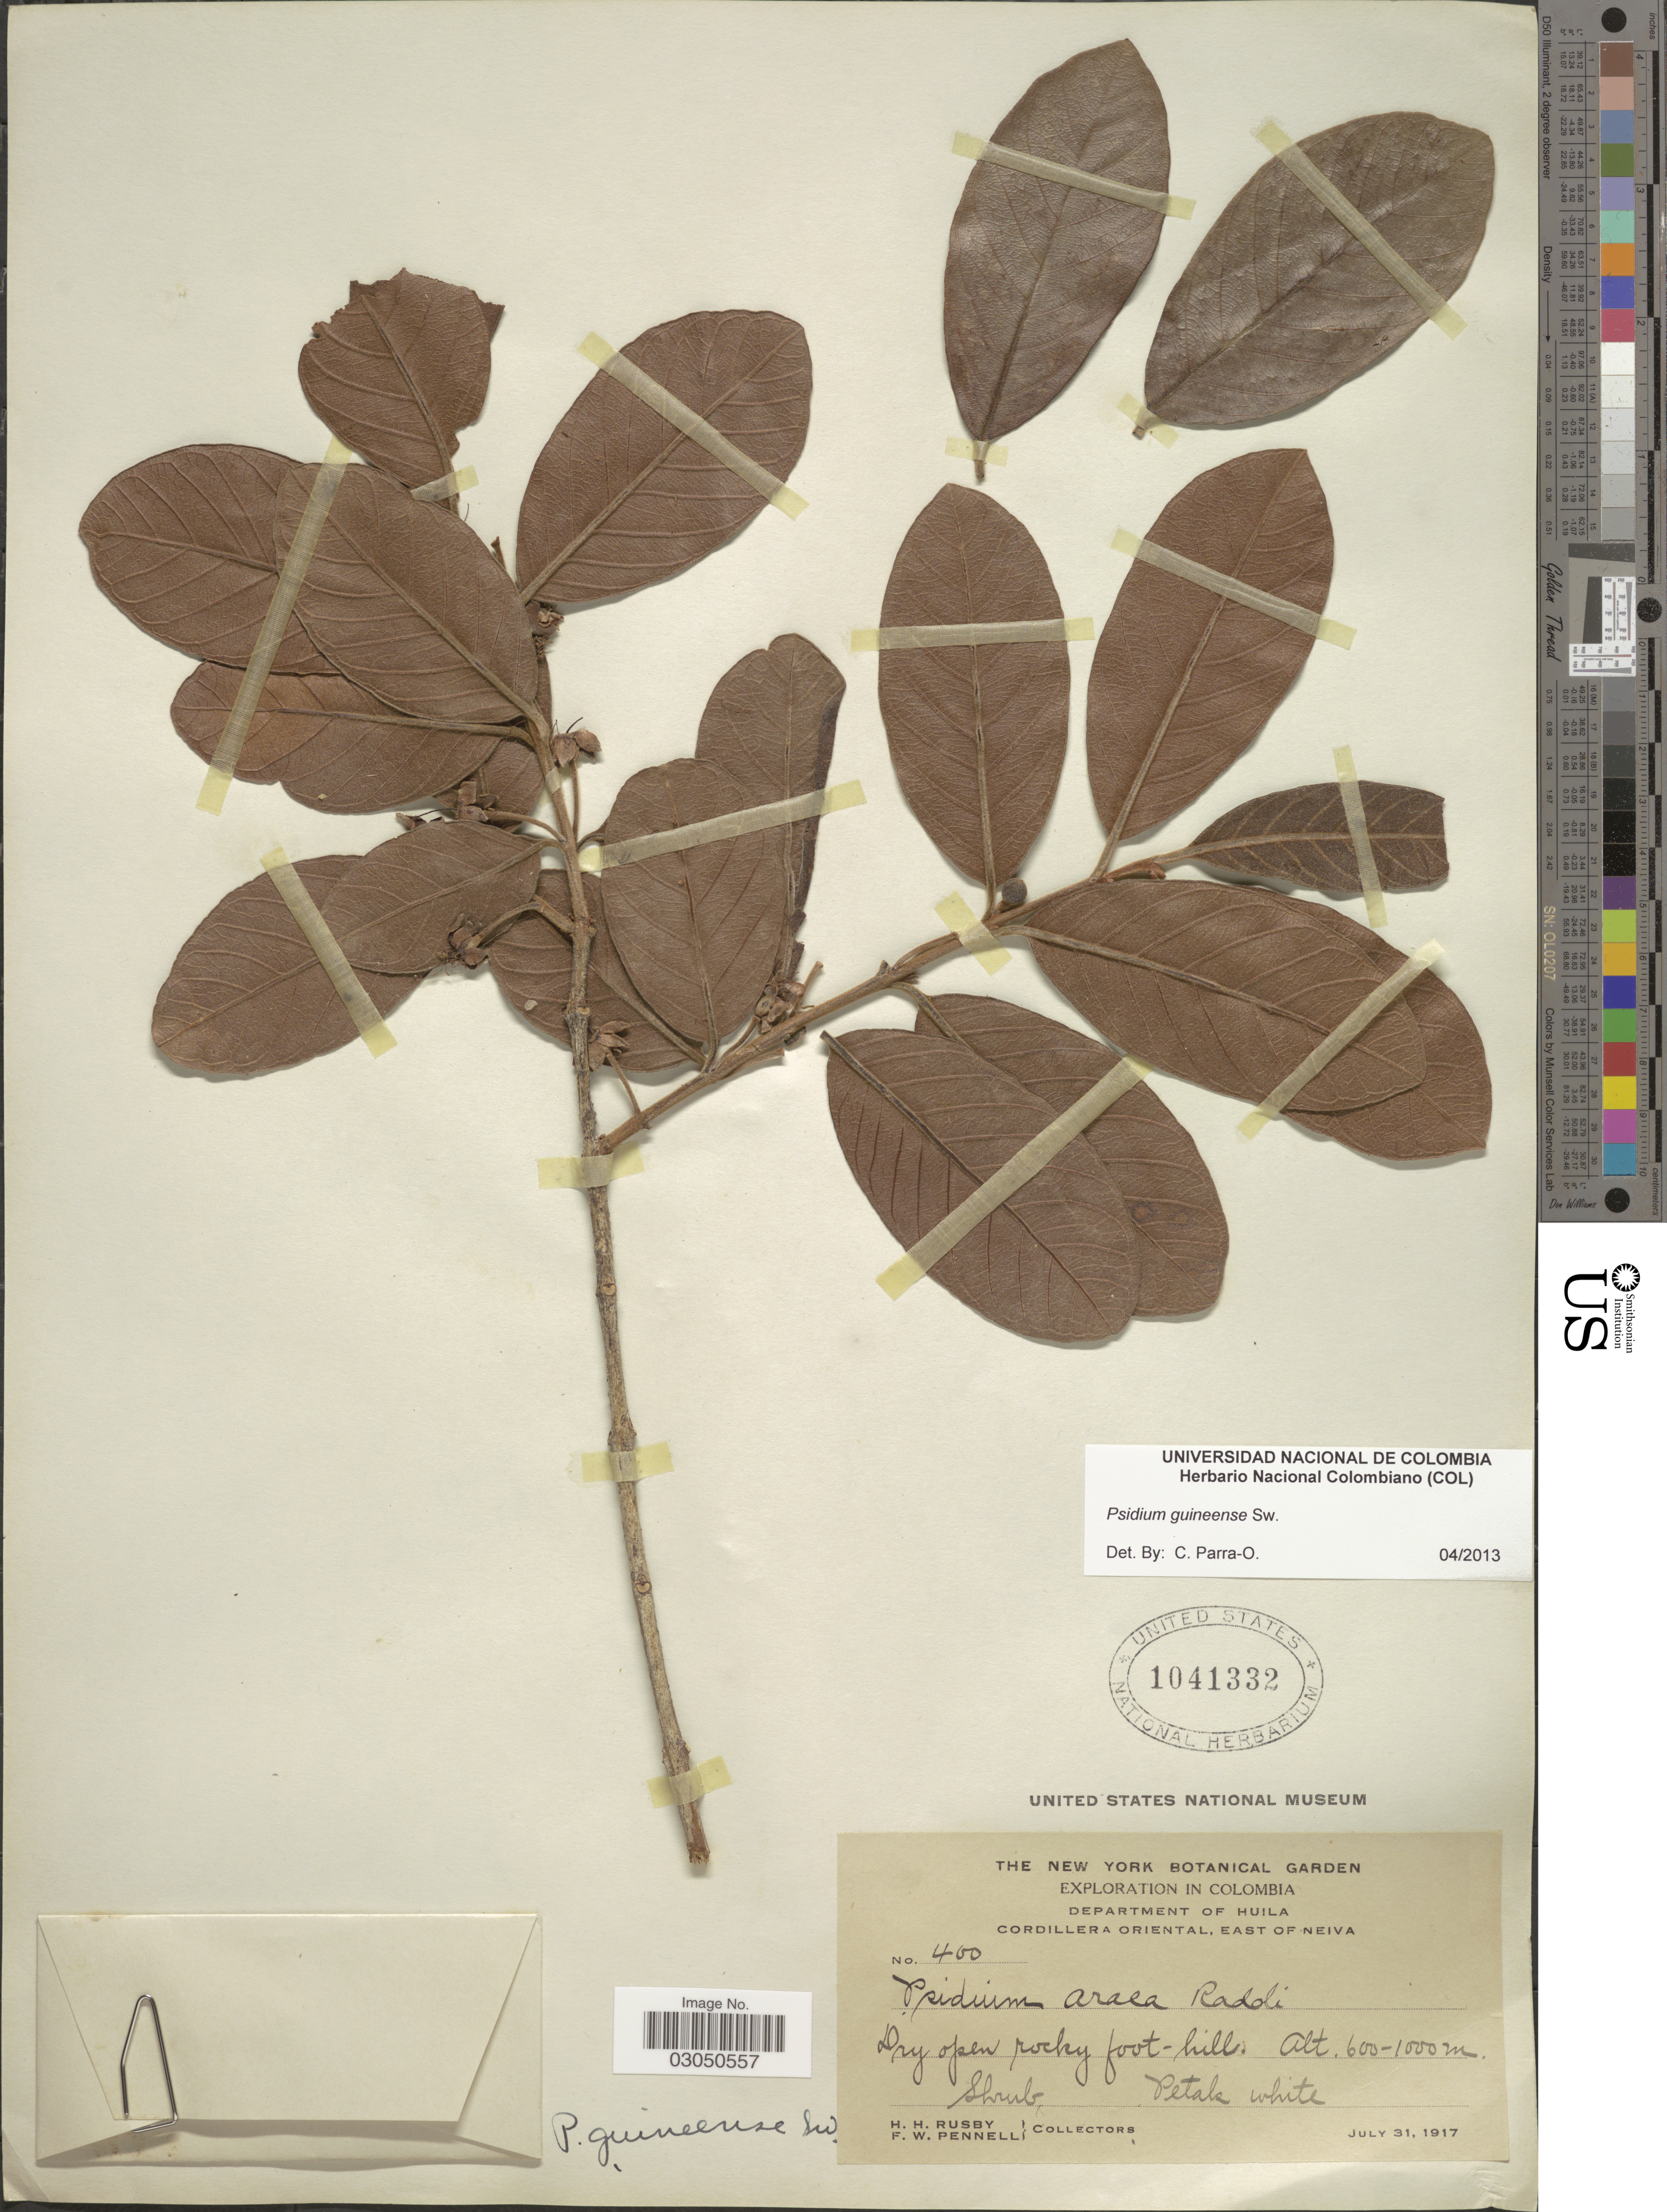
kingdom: Plantae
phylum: Tracheophyta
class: Magnoliopsida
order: Myrtales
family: Myrtaceae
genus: Psidium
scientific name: Psidium guineense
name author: Sw.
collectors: H. H. Rusby & F. W. Pennell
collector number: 400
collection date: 1917-07-31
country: Colombia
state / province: Huila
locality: Department of Huila. Cordillera Oriental, East of Neiva.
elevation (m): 600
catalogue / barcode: US 1041332